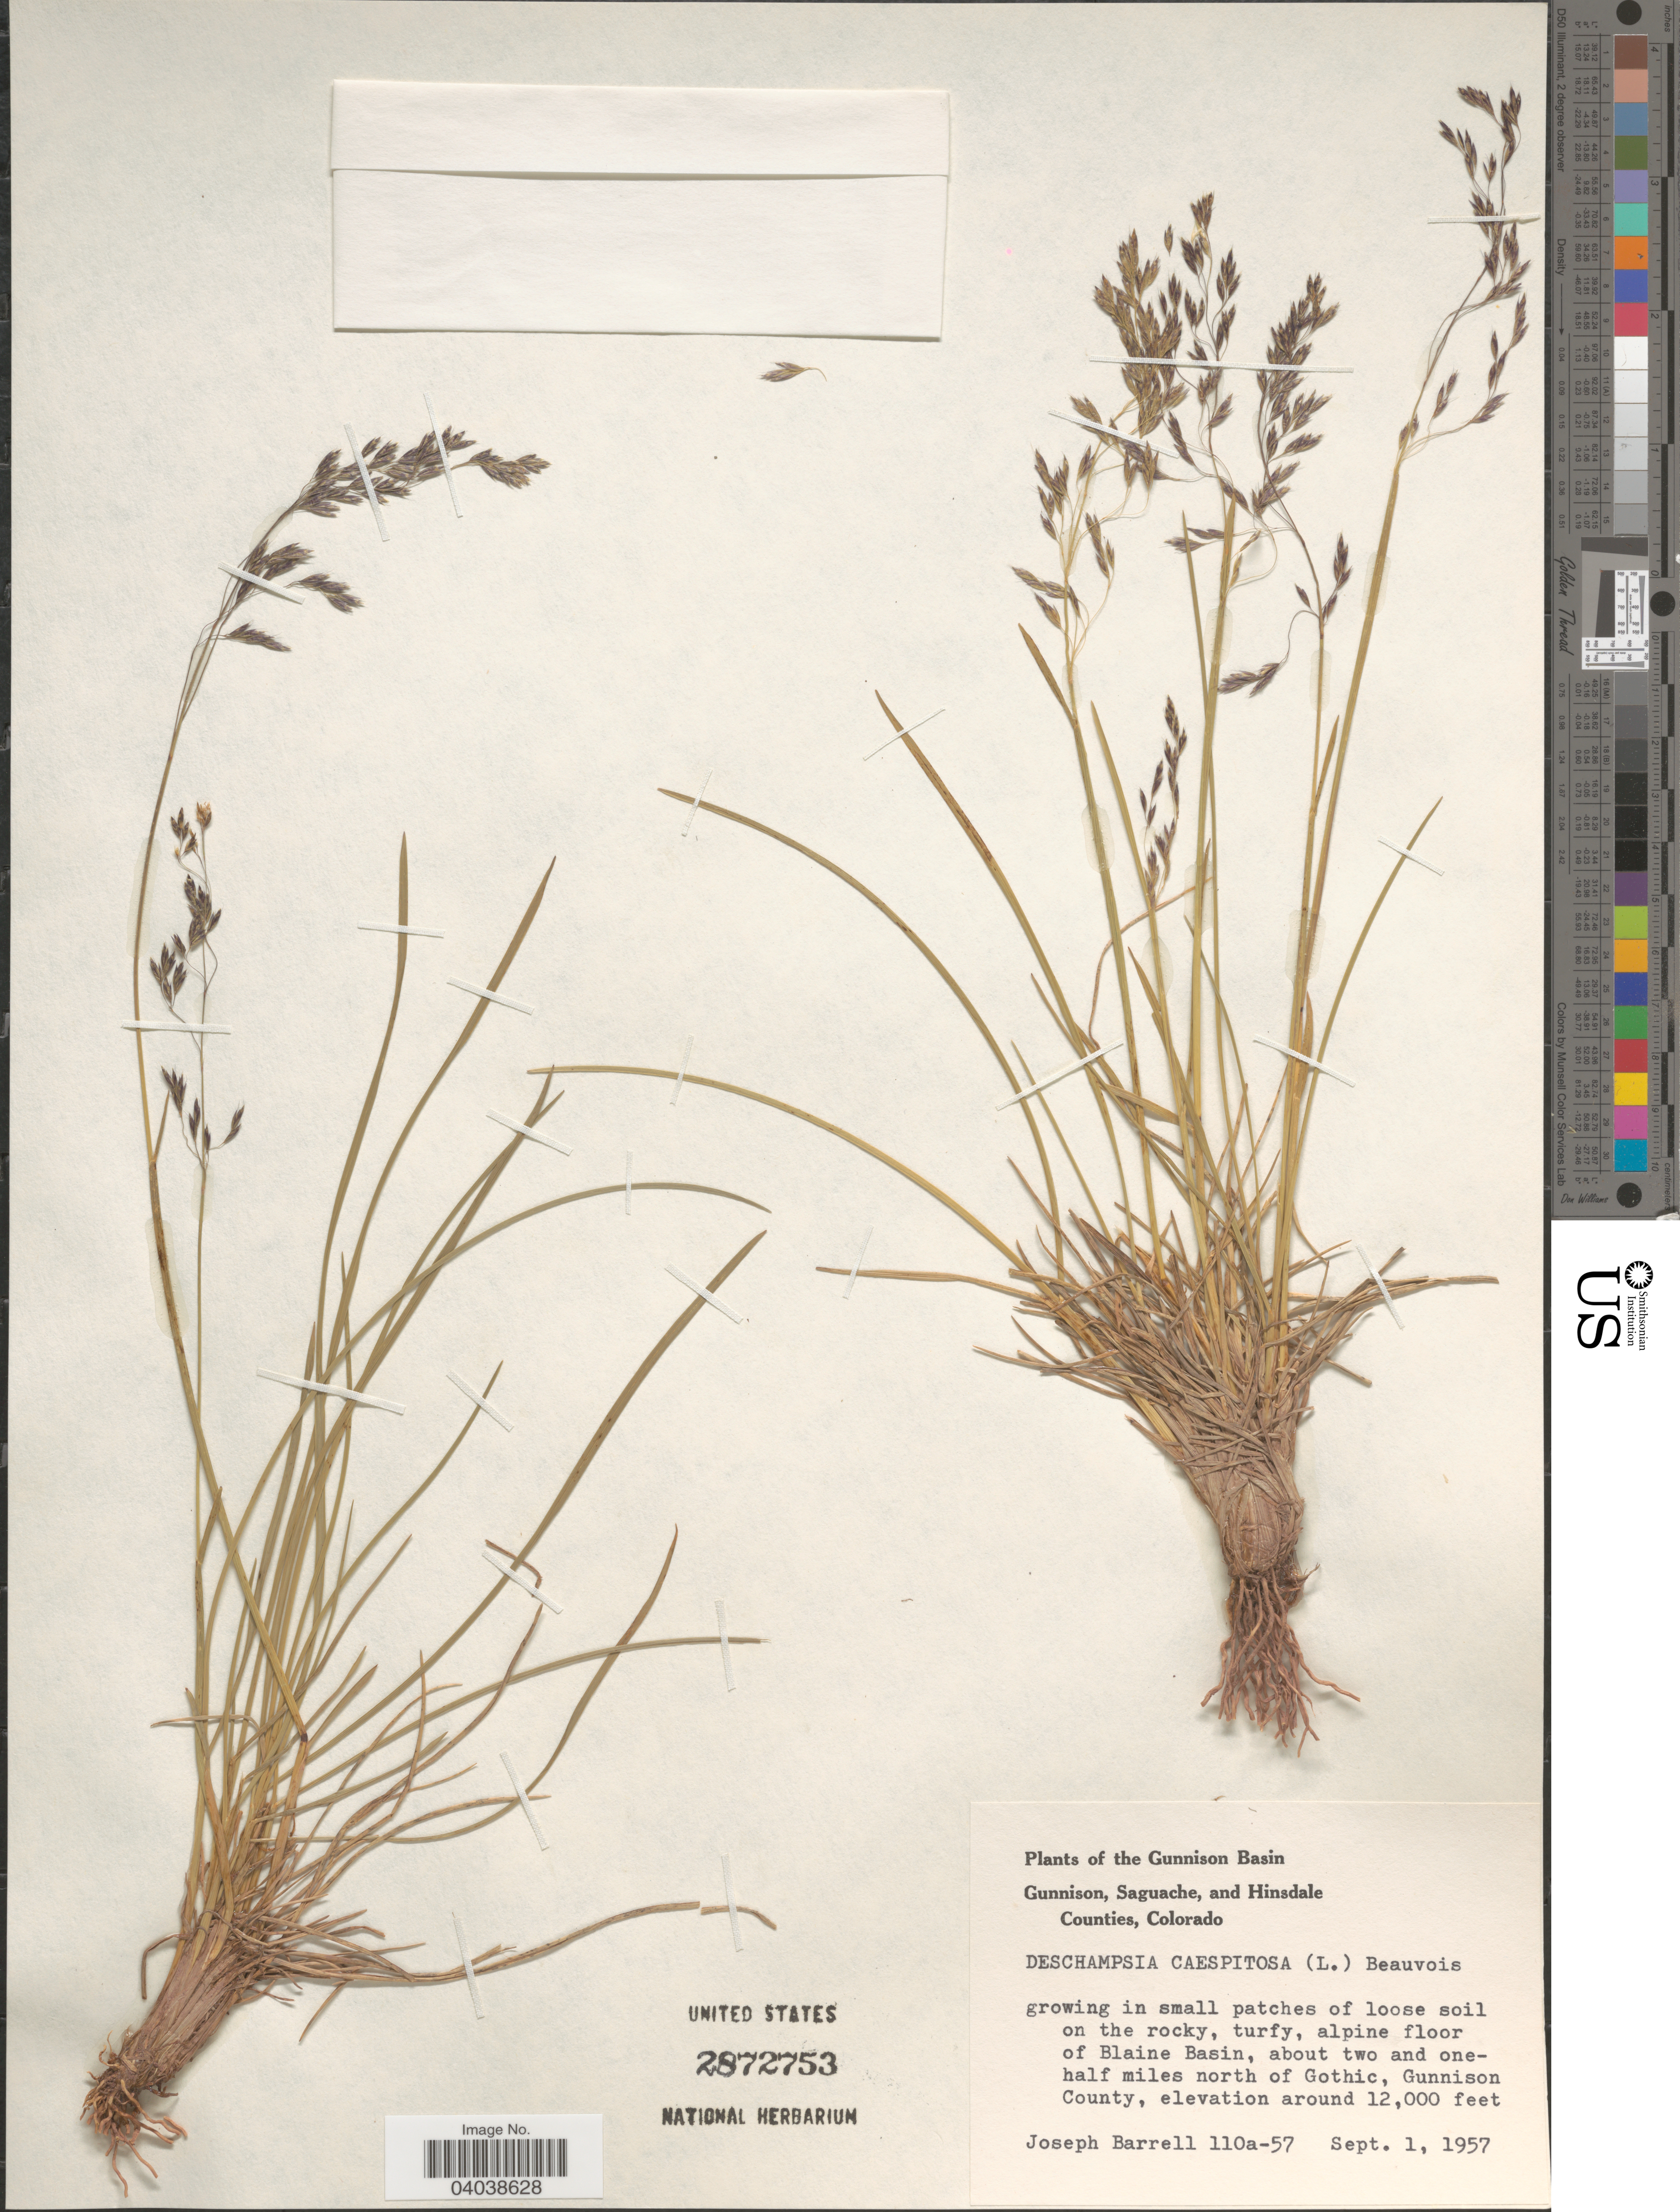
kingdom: Plantae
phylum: Tracheophyta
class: Liliopsida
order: Poales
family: Poaceae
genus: Deschampsia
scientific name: Deschampsia cespitosa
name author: (L.) P. Beauv.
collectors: J. Barrell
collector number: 110a-57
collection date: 1957-09-01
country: United States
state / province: Colorado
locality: Gunnison Basin. Growing in small patches of loose soil on the rocky, turfy, alpine floor of Blaine Basin, about two and one-half miles north of Gothic, Gunnison County.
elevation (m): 3658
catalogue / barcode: US 2872753